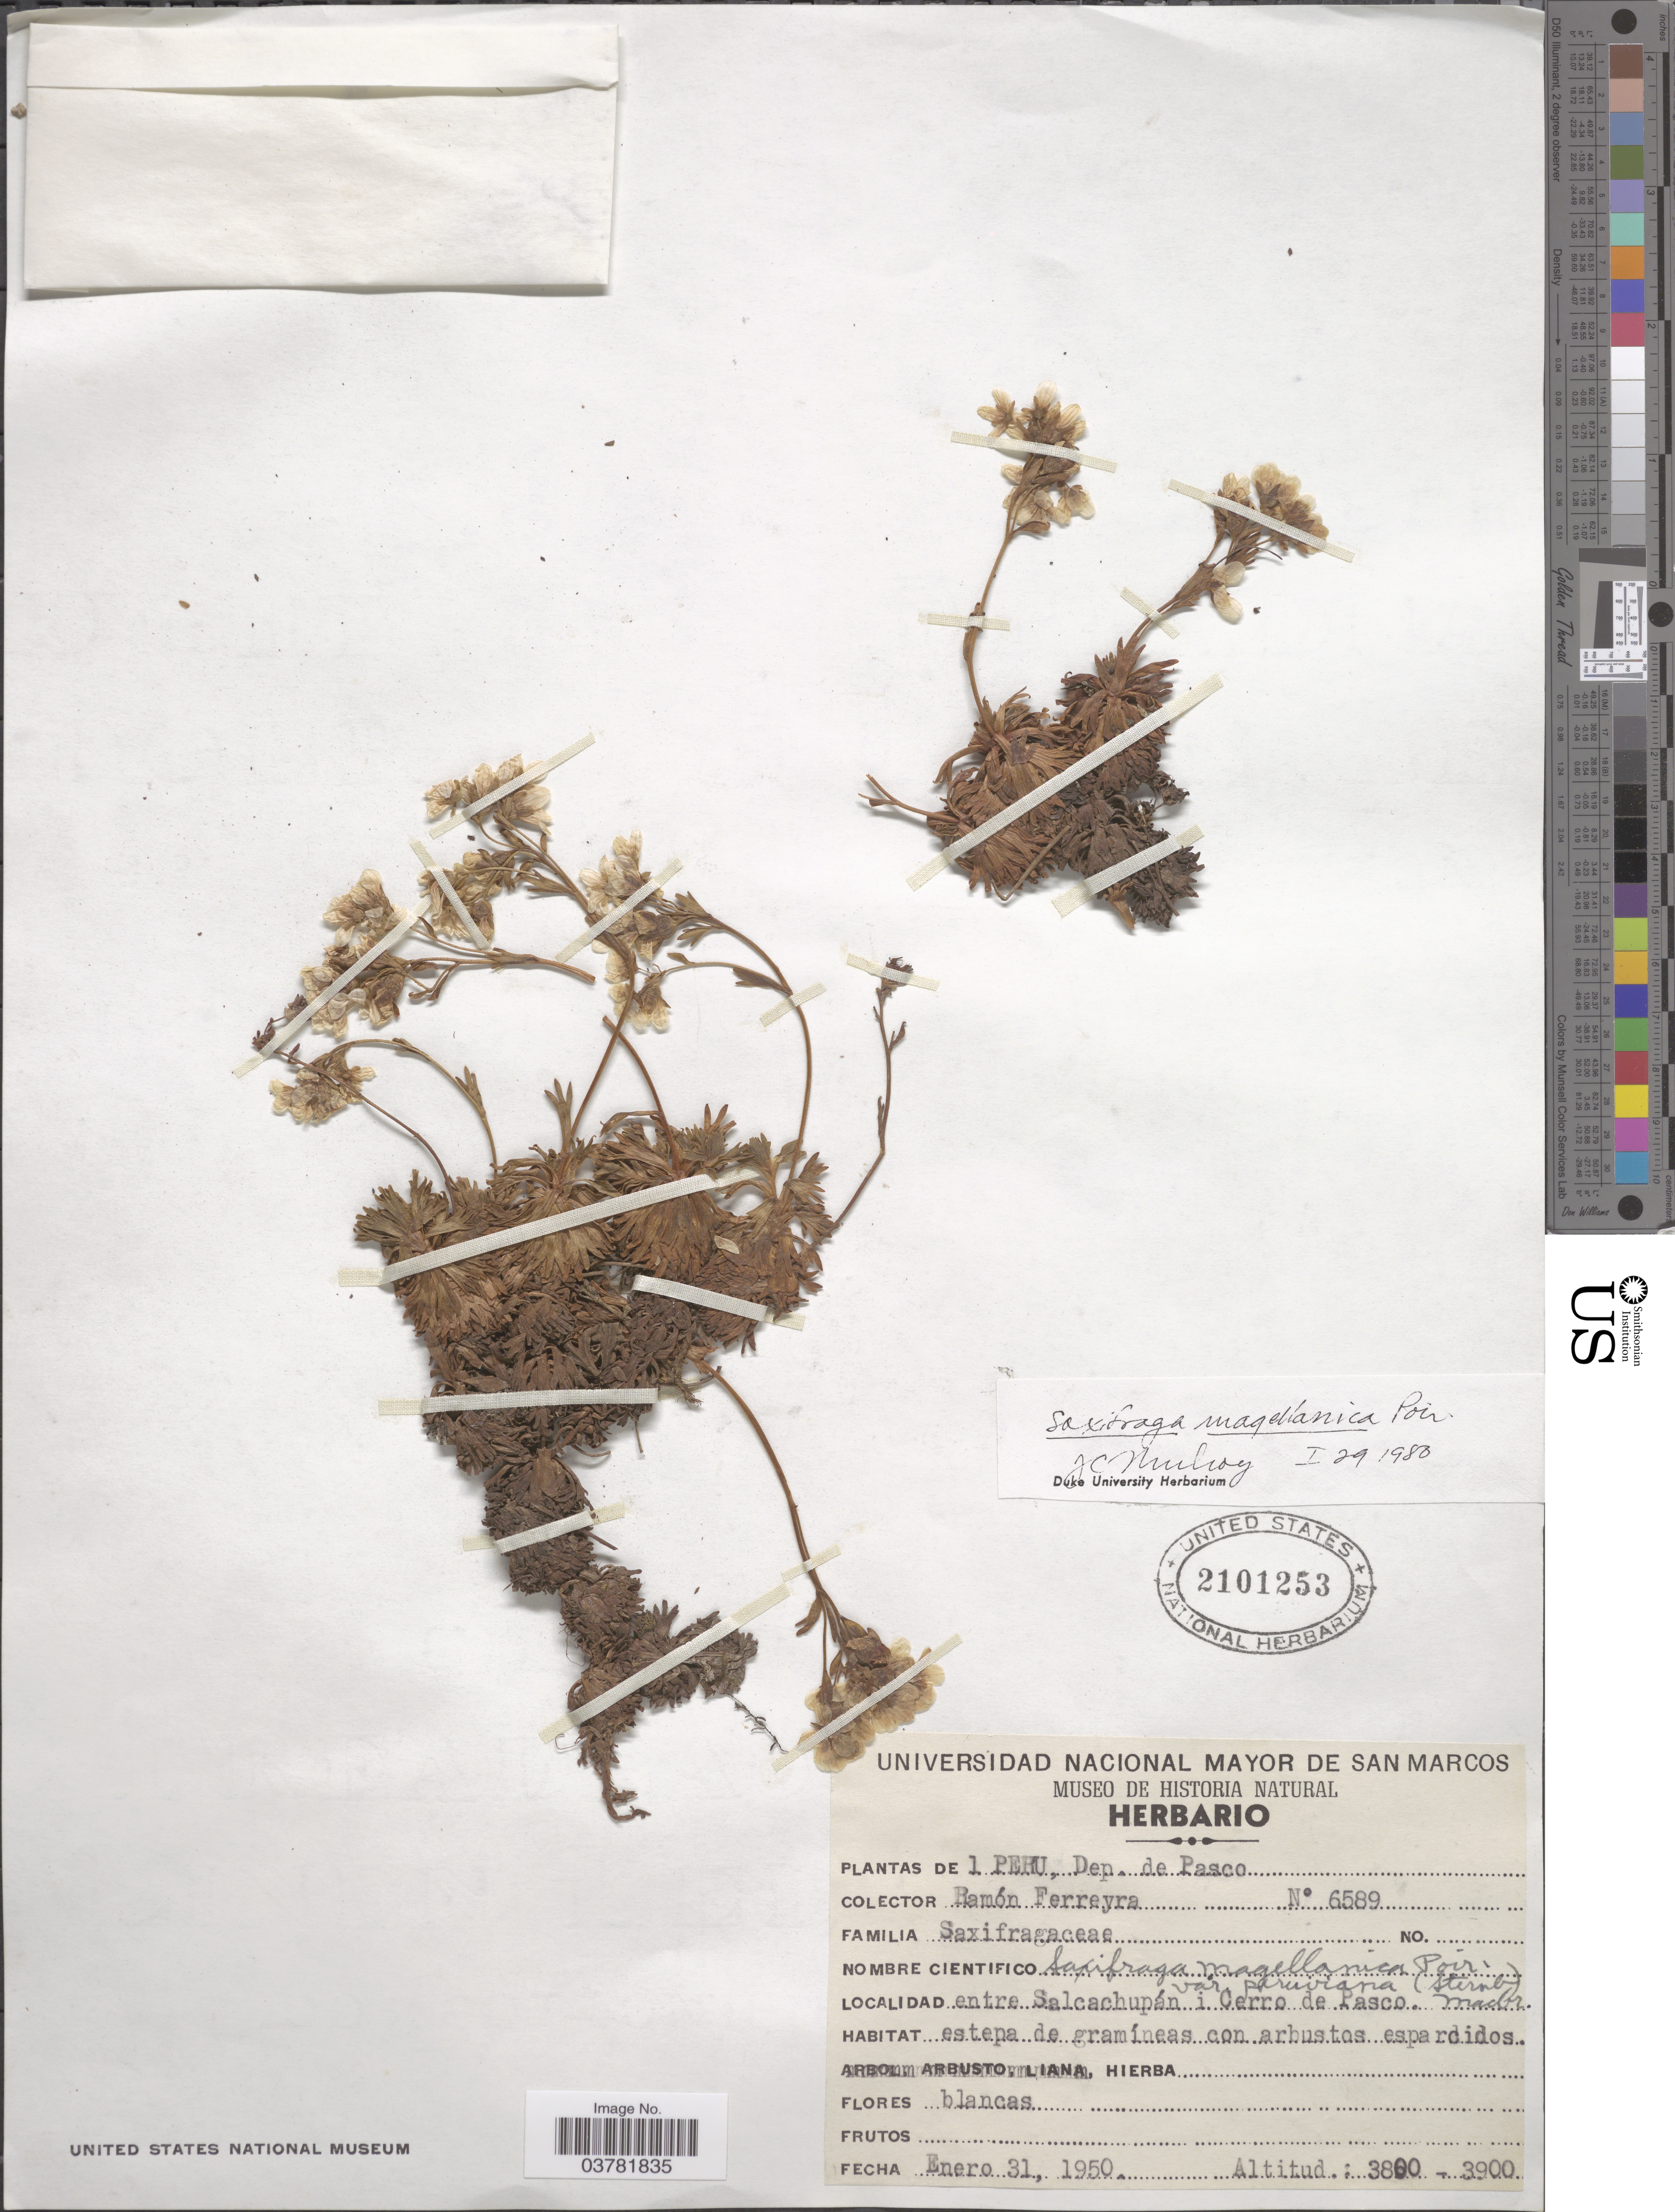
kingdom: Plantae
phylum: Tracheophyta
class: Magnoliopsida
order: Saxifragales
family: Saxifragaceae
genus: Saxifraga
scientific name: Saxifraga magellanica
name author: Poir.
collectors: R. A. Ferreyra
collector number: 6589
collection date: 1950-01-31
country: Peru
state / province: Pasco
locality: Dep. de Pasco. Entre Salcachupán i Cerro de Pasco.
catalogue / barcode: US 2101253